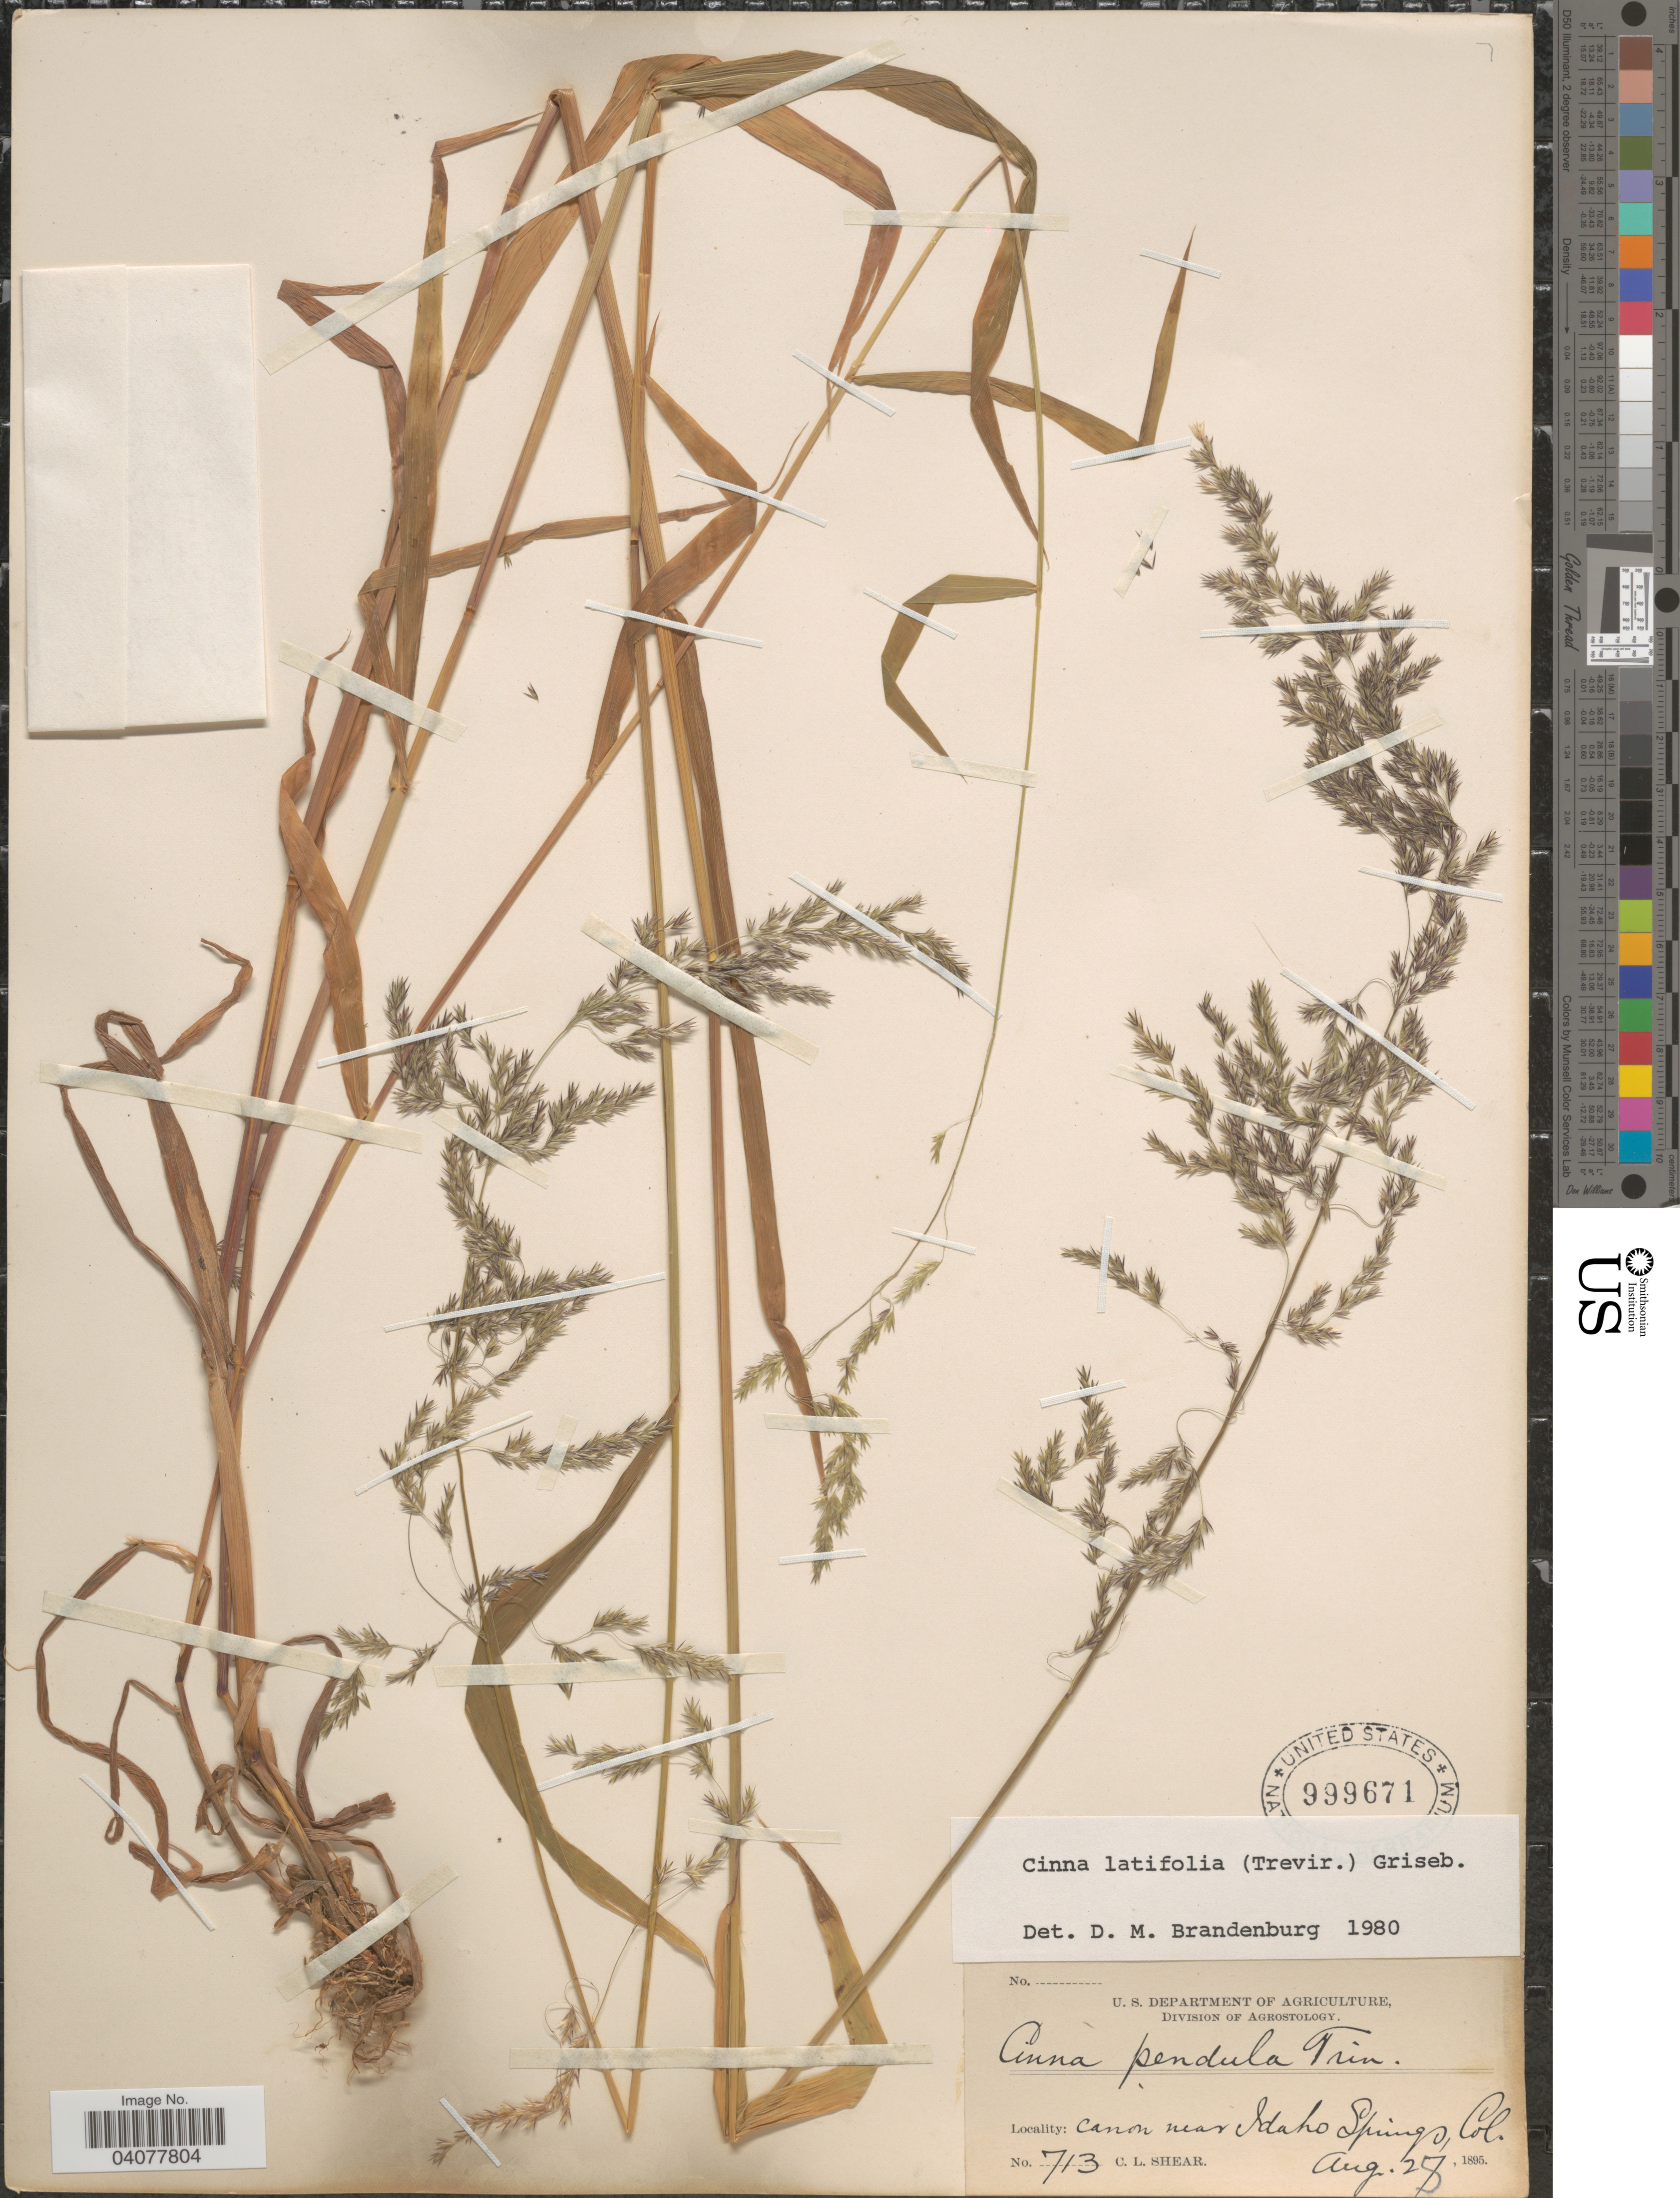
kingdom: Plantae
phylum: Tracheophyta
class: Liliopsida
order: Poales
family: Poaceae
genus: Cinna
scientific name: Cinna latifolia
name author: (Trevir. ex Goeppert) Griseb.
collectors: C. L. Shear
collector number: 713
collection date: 1895-08-27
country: United States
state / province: Colorado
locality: Canon near Idaho Springs.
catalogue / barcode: US 999671